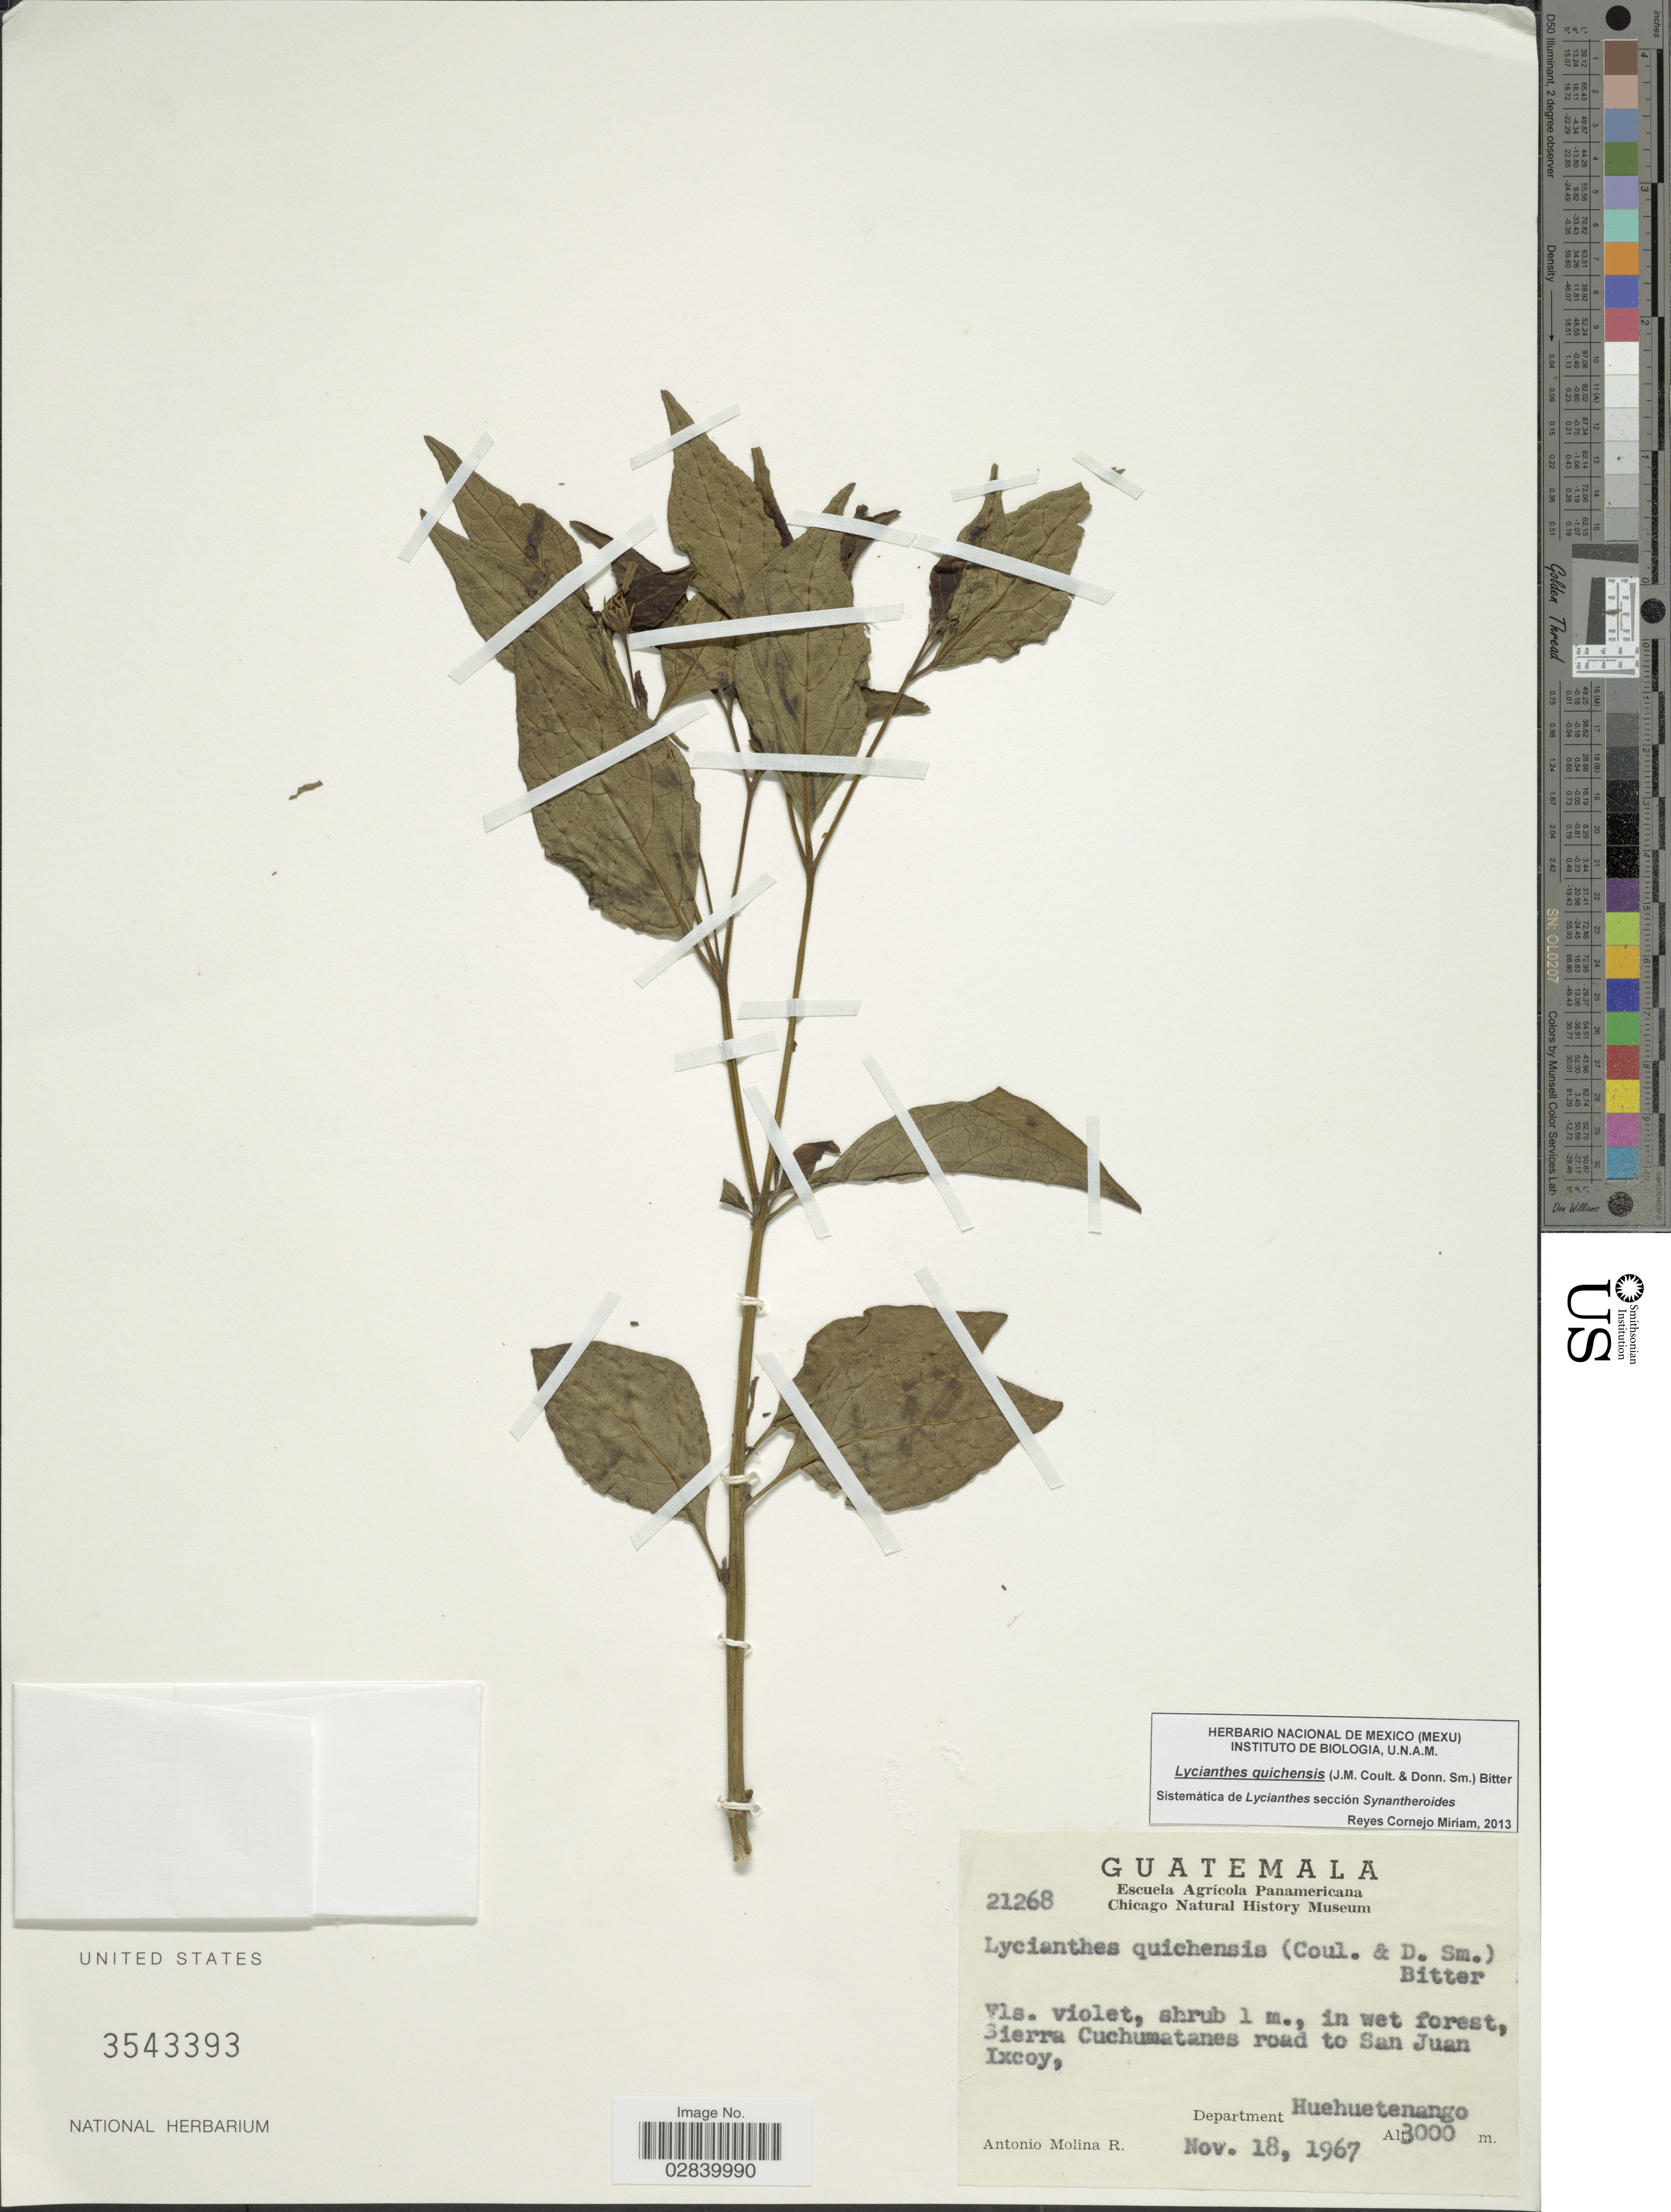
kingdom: Plantae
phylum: Tracheophyta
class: Magnoliopsida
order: Solanales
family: Solanaceae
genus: Lycianthes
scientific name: Lycianthes quichensis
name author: (J.M. Coult. & Donn. Sm.) Bitter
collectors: A. Molina R.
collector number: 21268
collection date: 1967-11-18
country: Guatemala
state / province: Huehuetenango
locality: Sierra Cuchumatanes road to San Juan Ixcoy, Department Huehuetenango.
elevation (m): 3000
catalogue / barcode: US 3543393